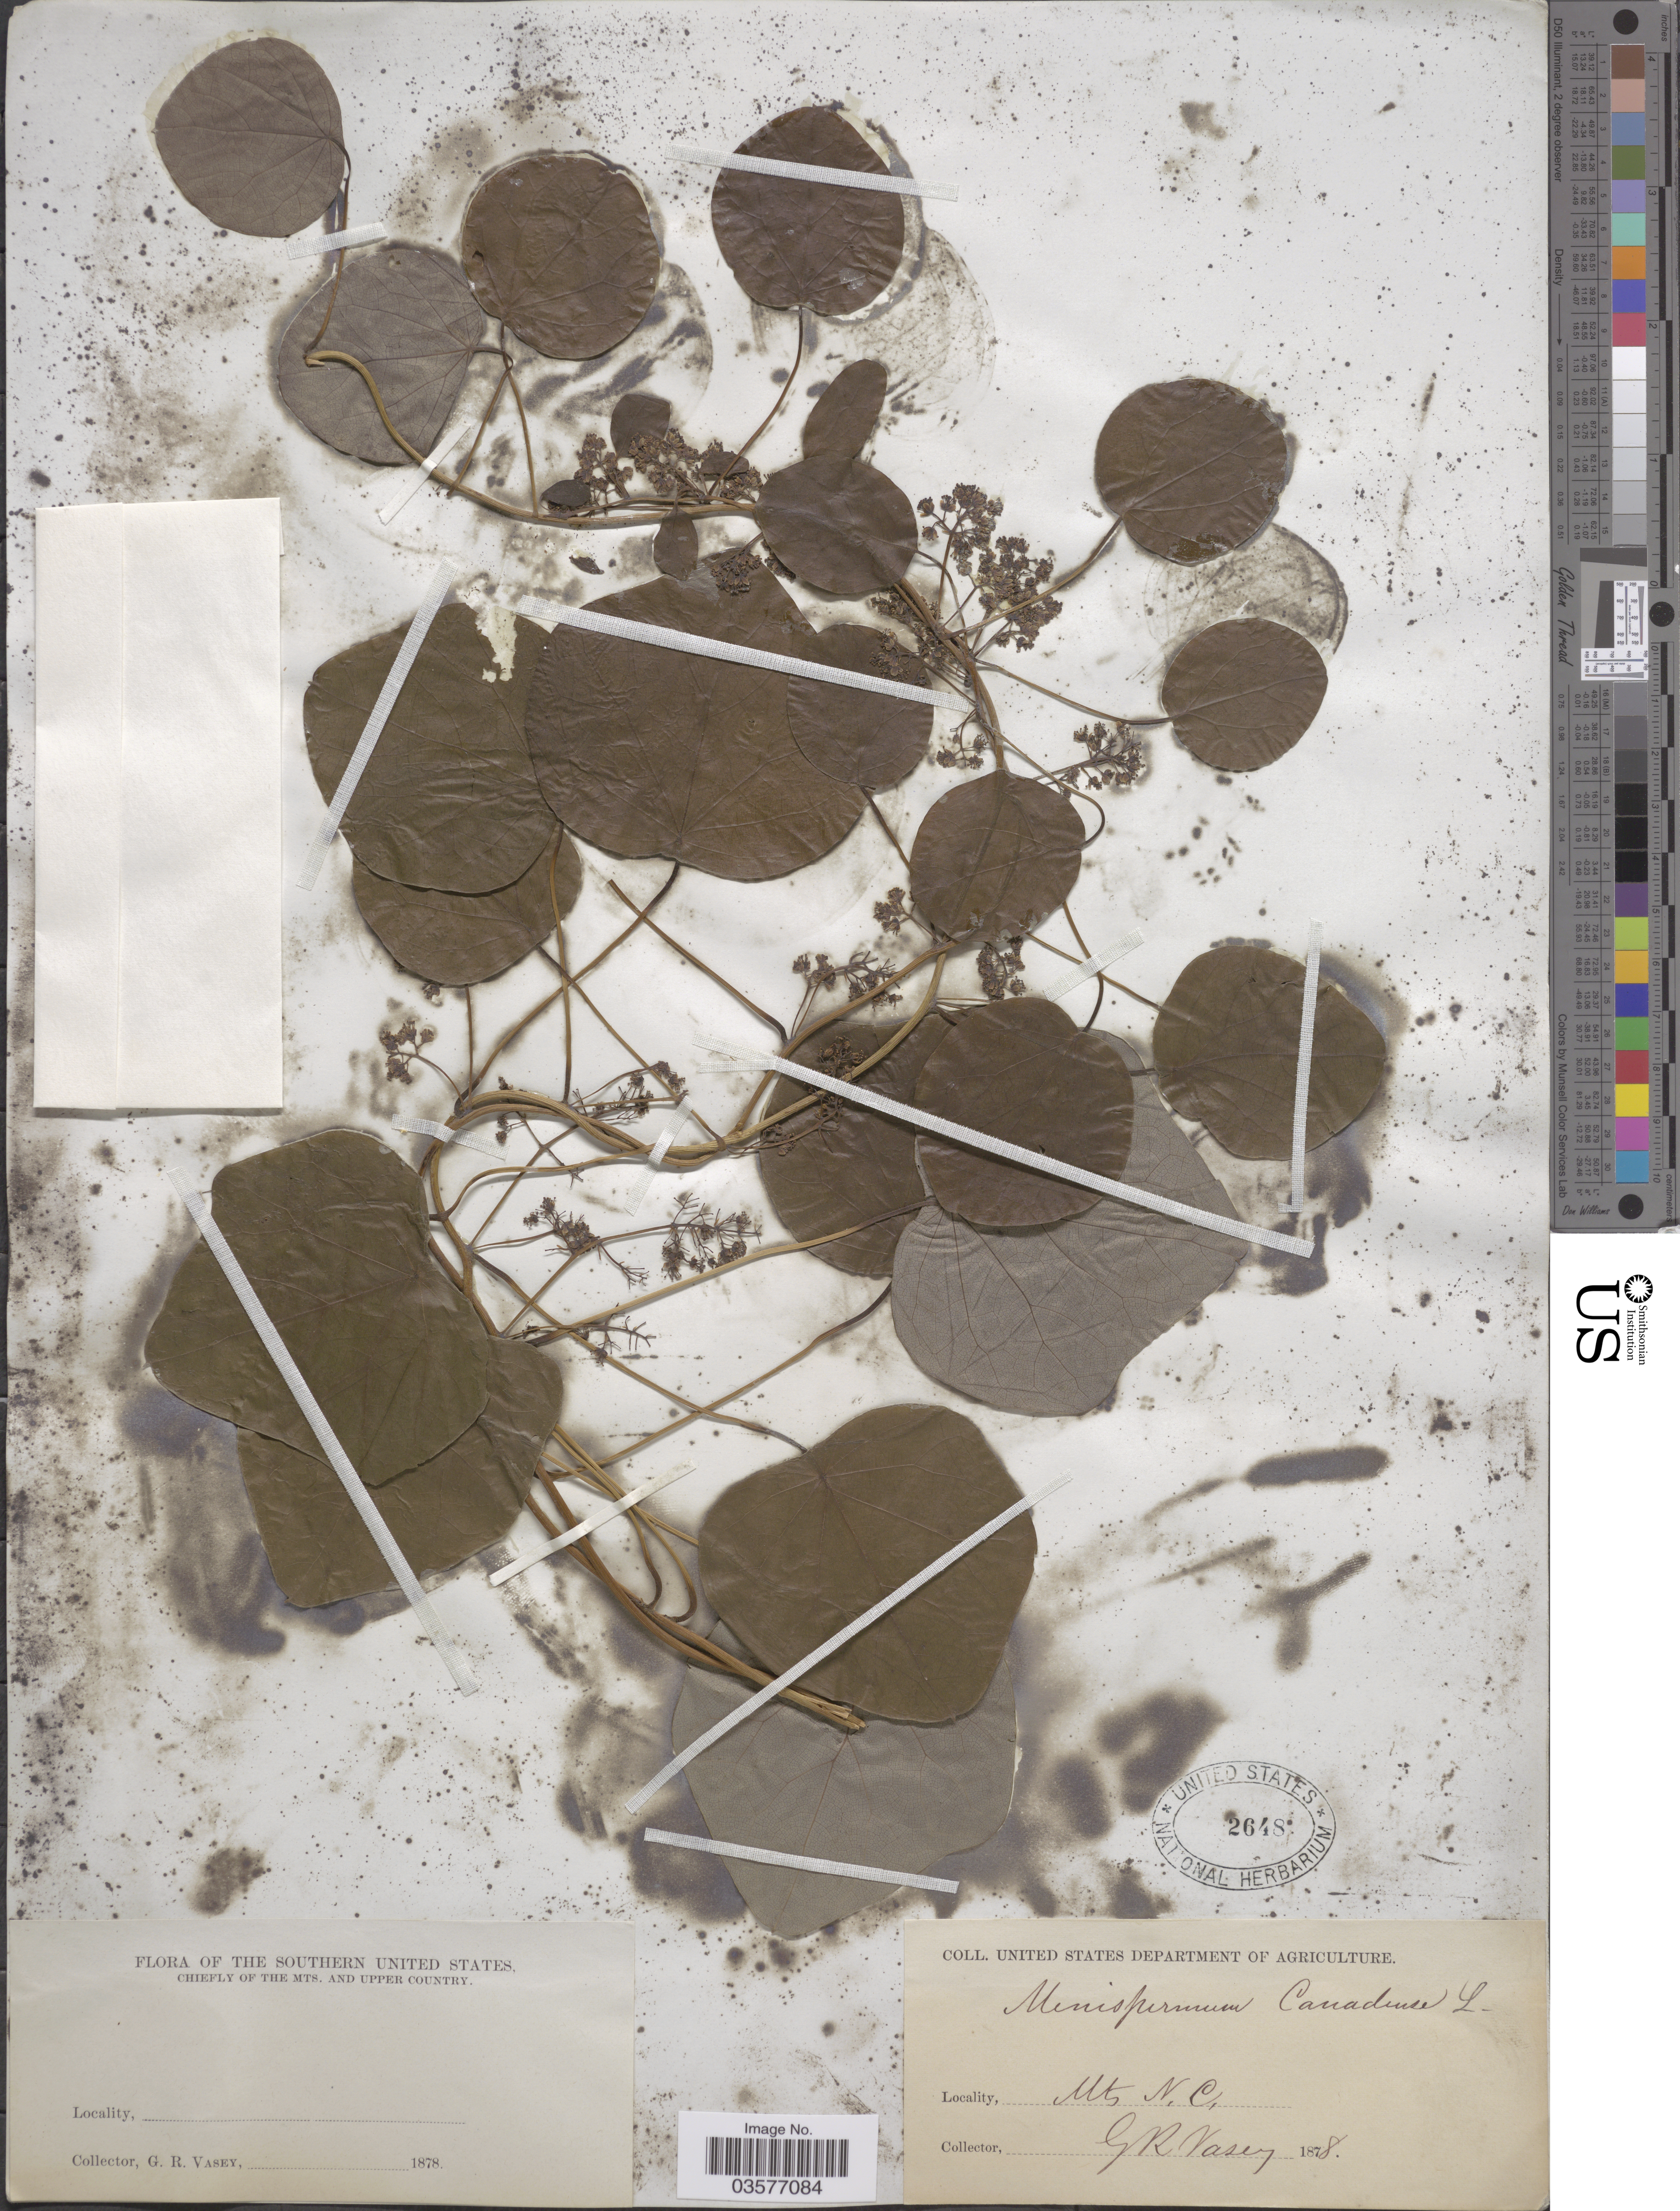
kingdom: Plantae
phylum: Tracheophyta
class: Magnoliopsida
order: Ranunculales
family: Menispermaceae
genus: Menispermum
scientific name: Menispermum canadense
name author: L.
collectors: G. R. Vasey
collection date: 1878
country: United States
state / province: North Carolina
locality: The Southern United States. Chiefly of the Mts. and Upper County. Mts N.C.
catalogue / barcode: US 2648